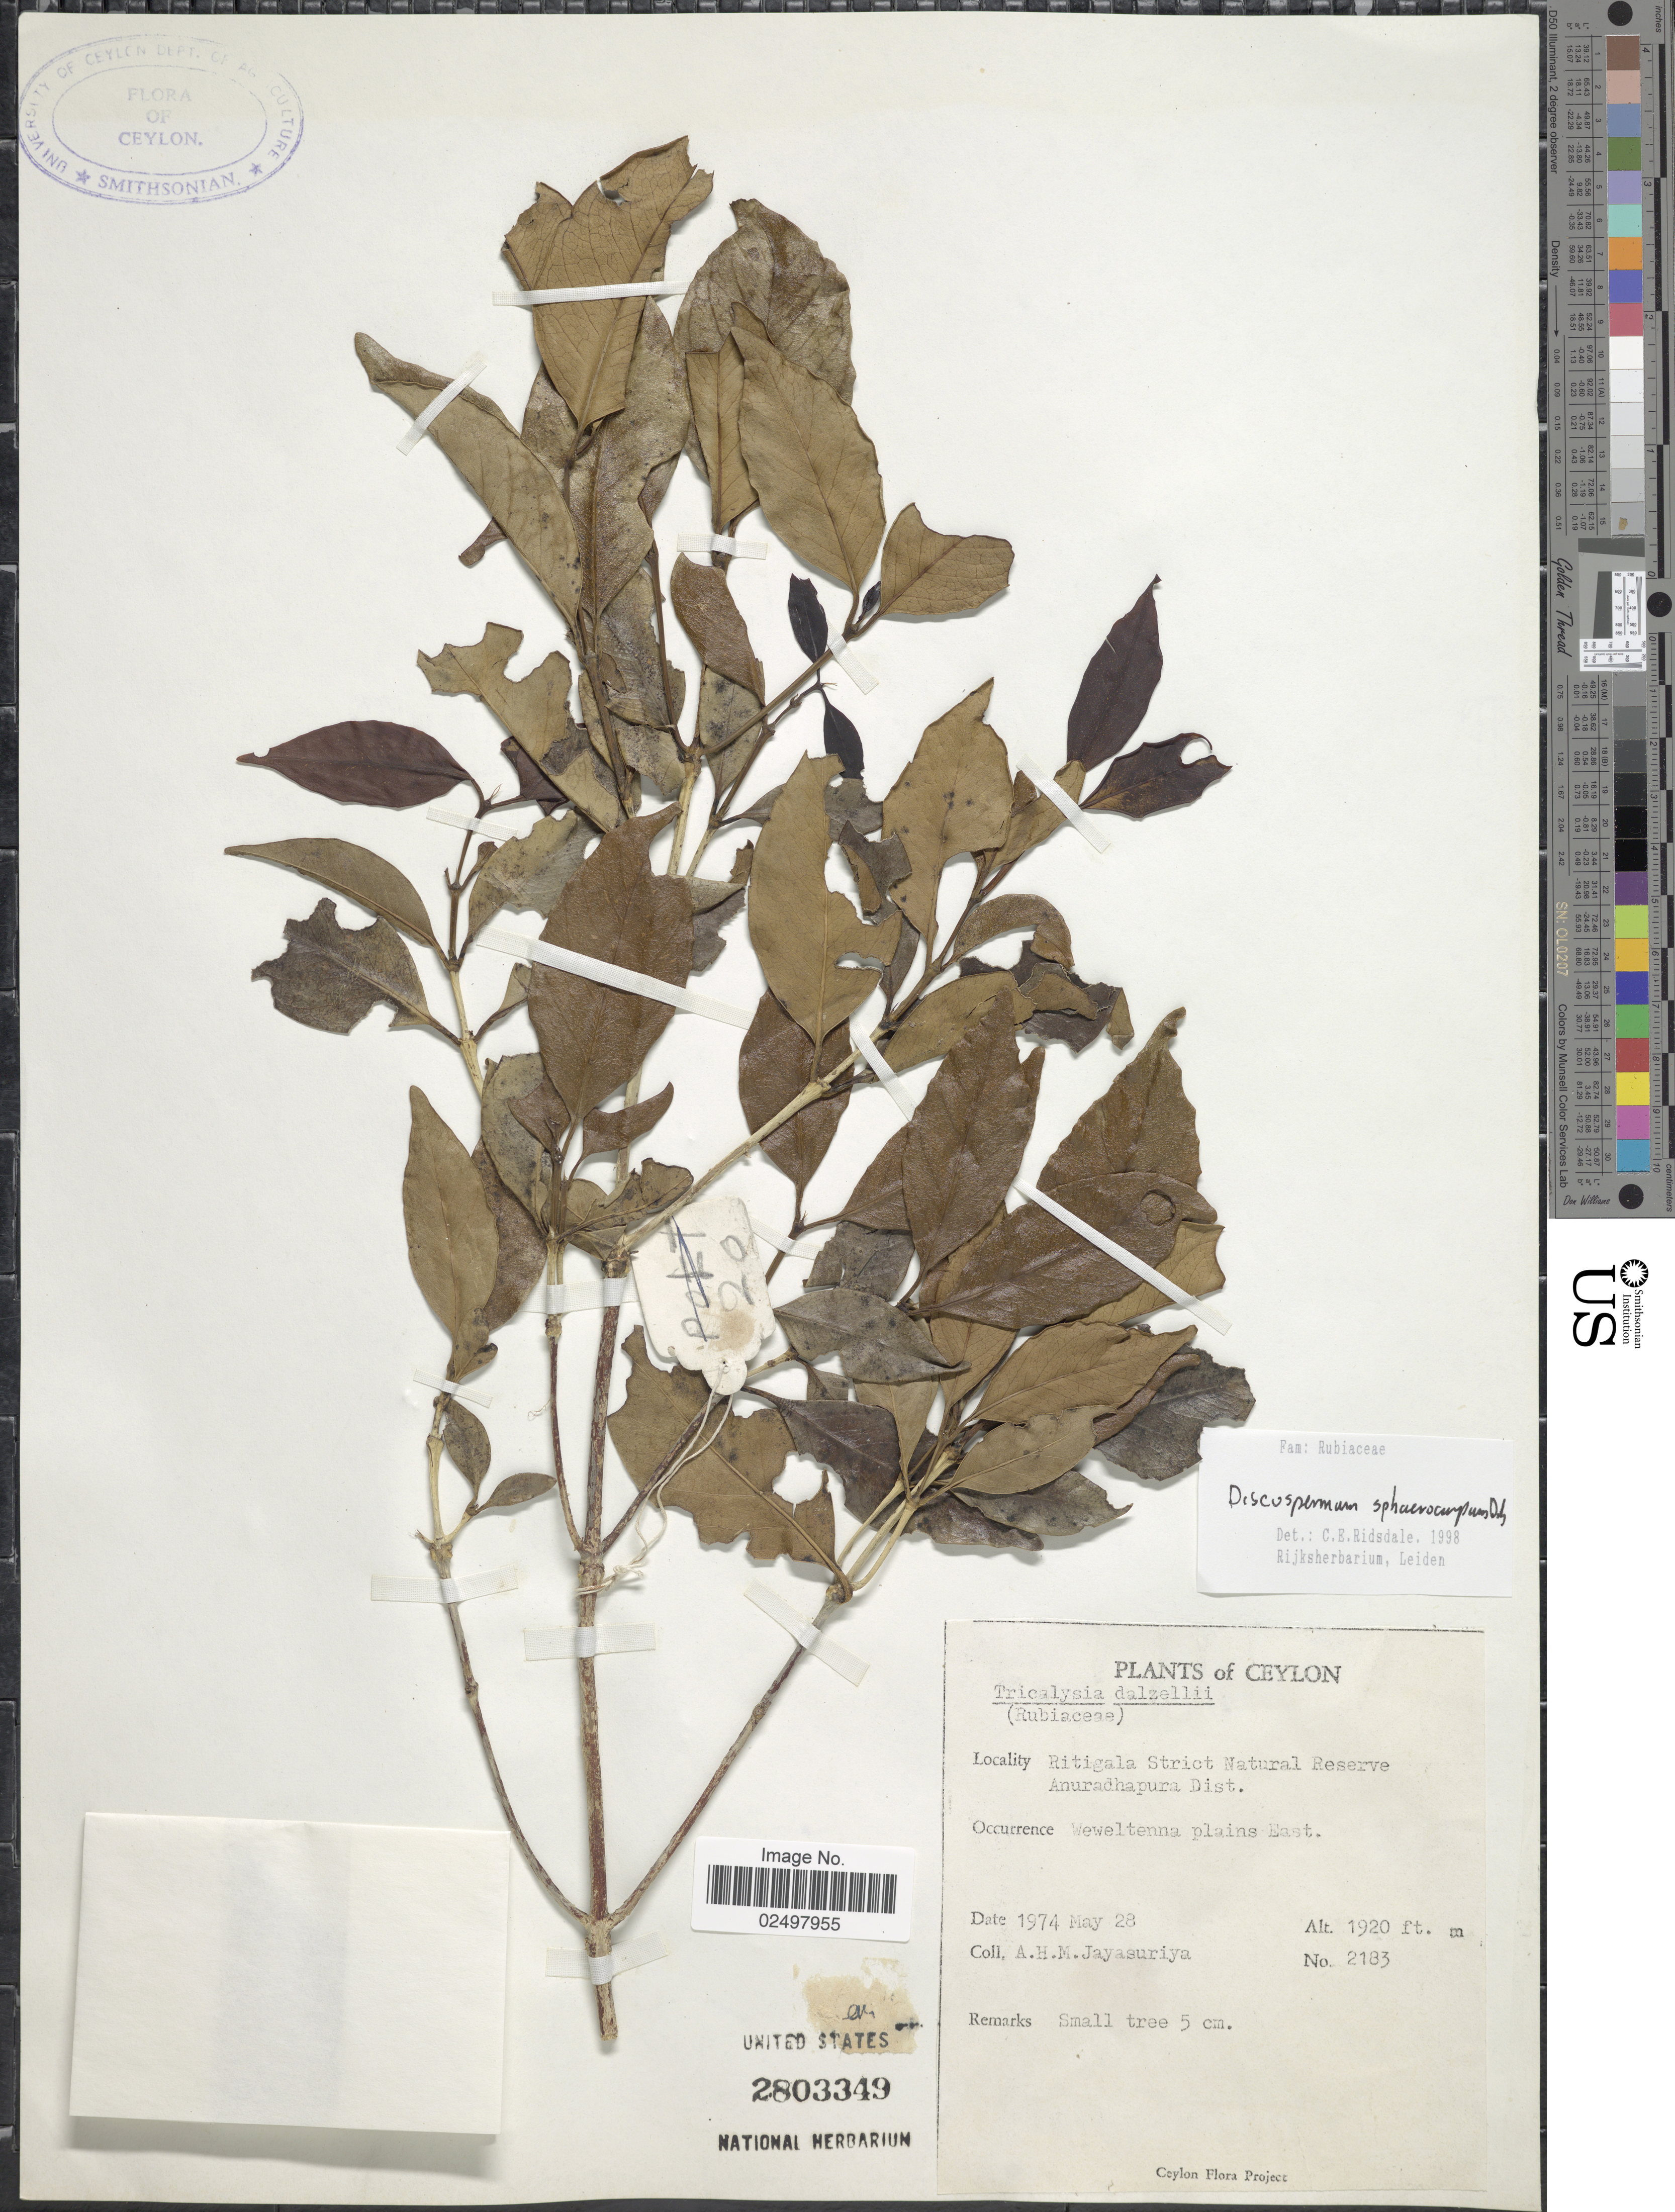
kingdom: Plantae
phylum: Tracheophyta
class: Magnoliopsida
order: Gentianales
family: Rubiaceae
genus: Discospermum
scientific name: Discospermum sphaerocarpum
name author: Dalzell ex Hook. f.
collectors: A. H. Jayasuriya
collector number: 2183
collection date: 1974-05-28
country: Sri Lanka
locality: Ceylon, Ritigala Strict Natural Reserve, Anuradhapura Dist. Weweltenna plains South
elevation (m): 585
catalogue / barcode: US 2803349